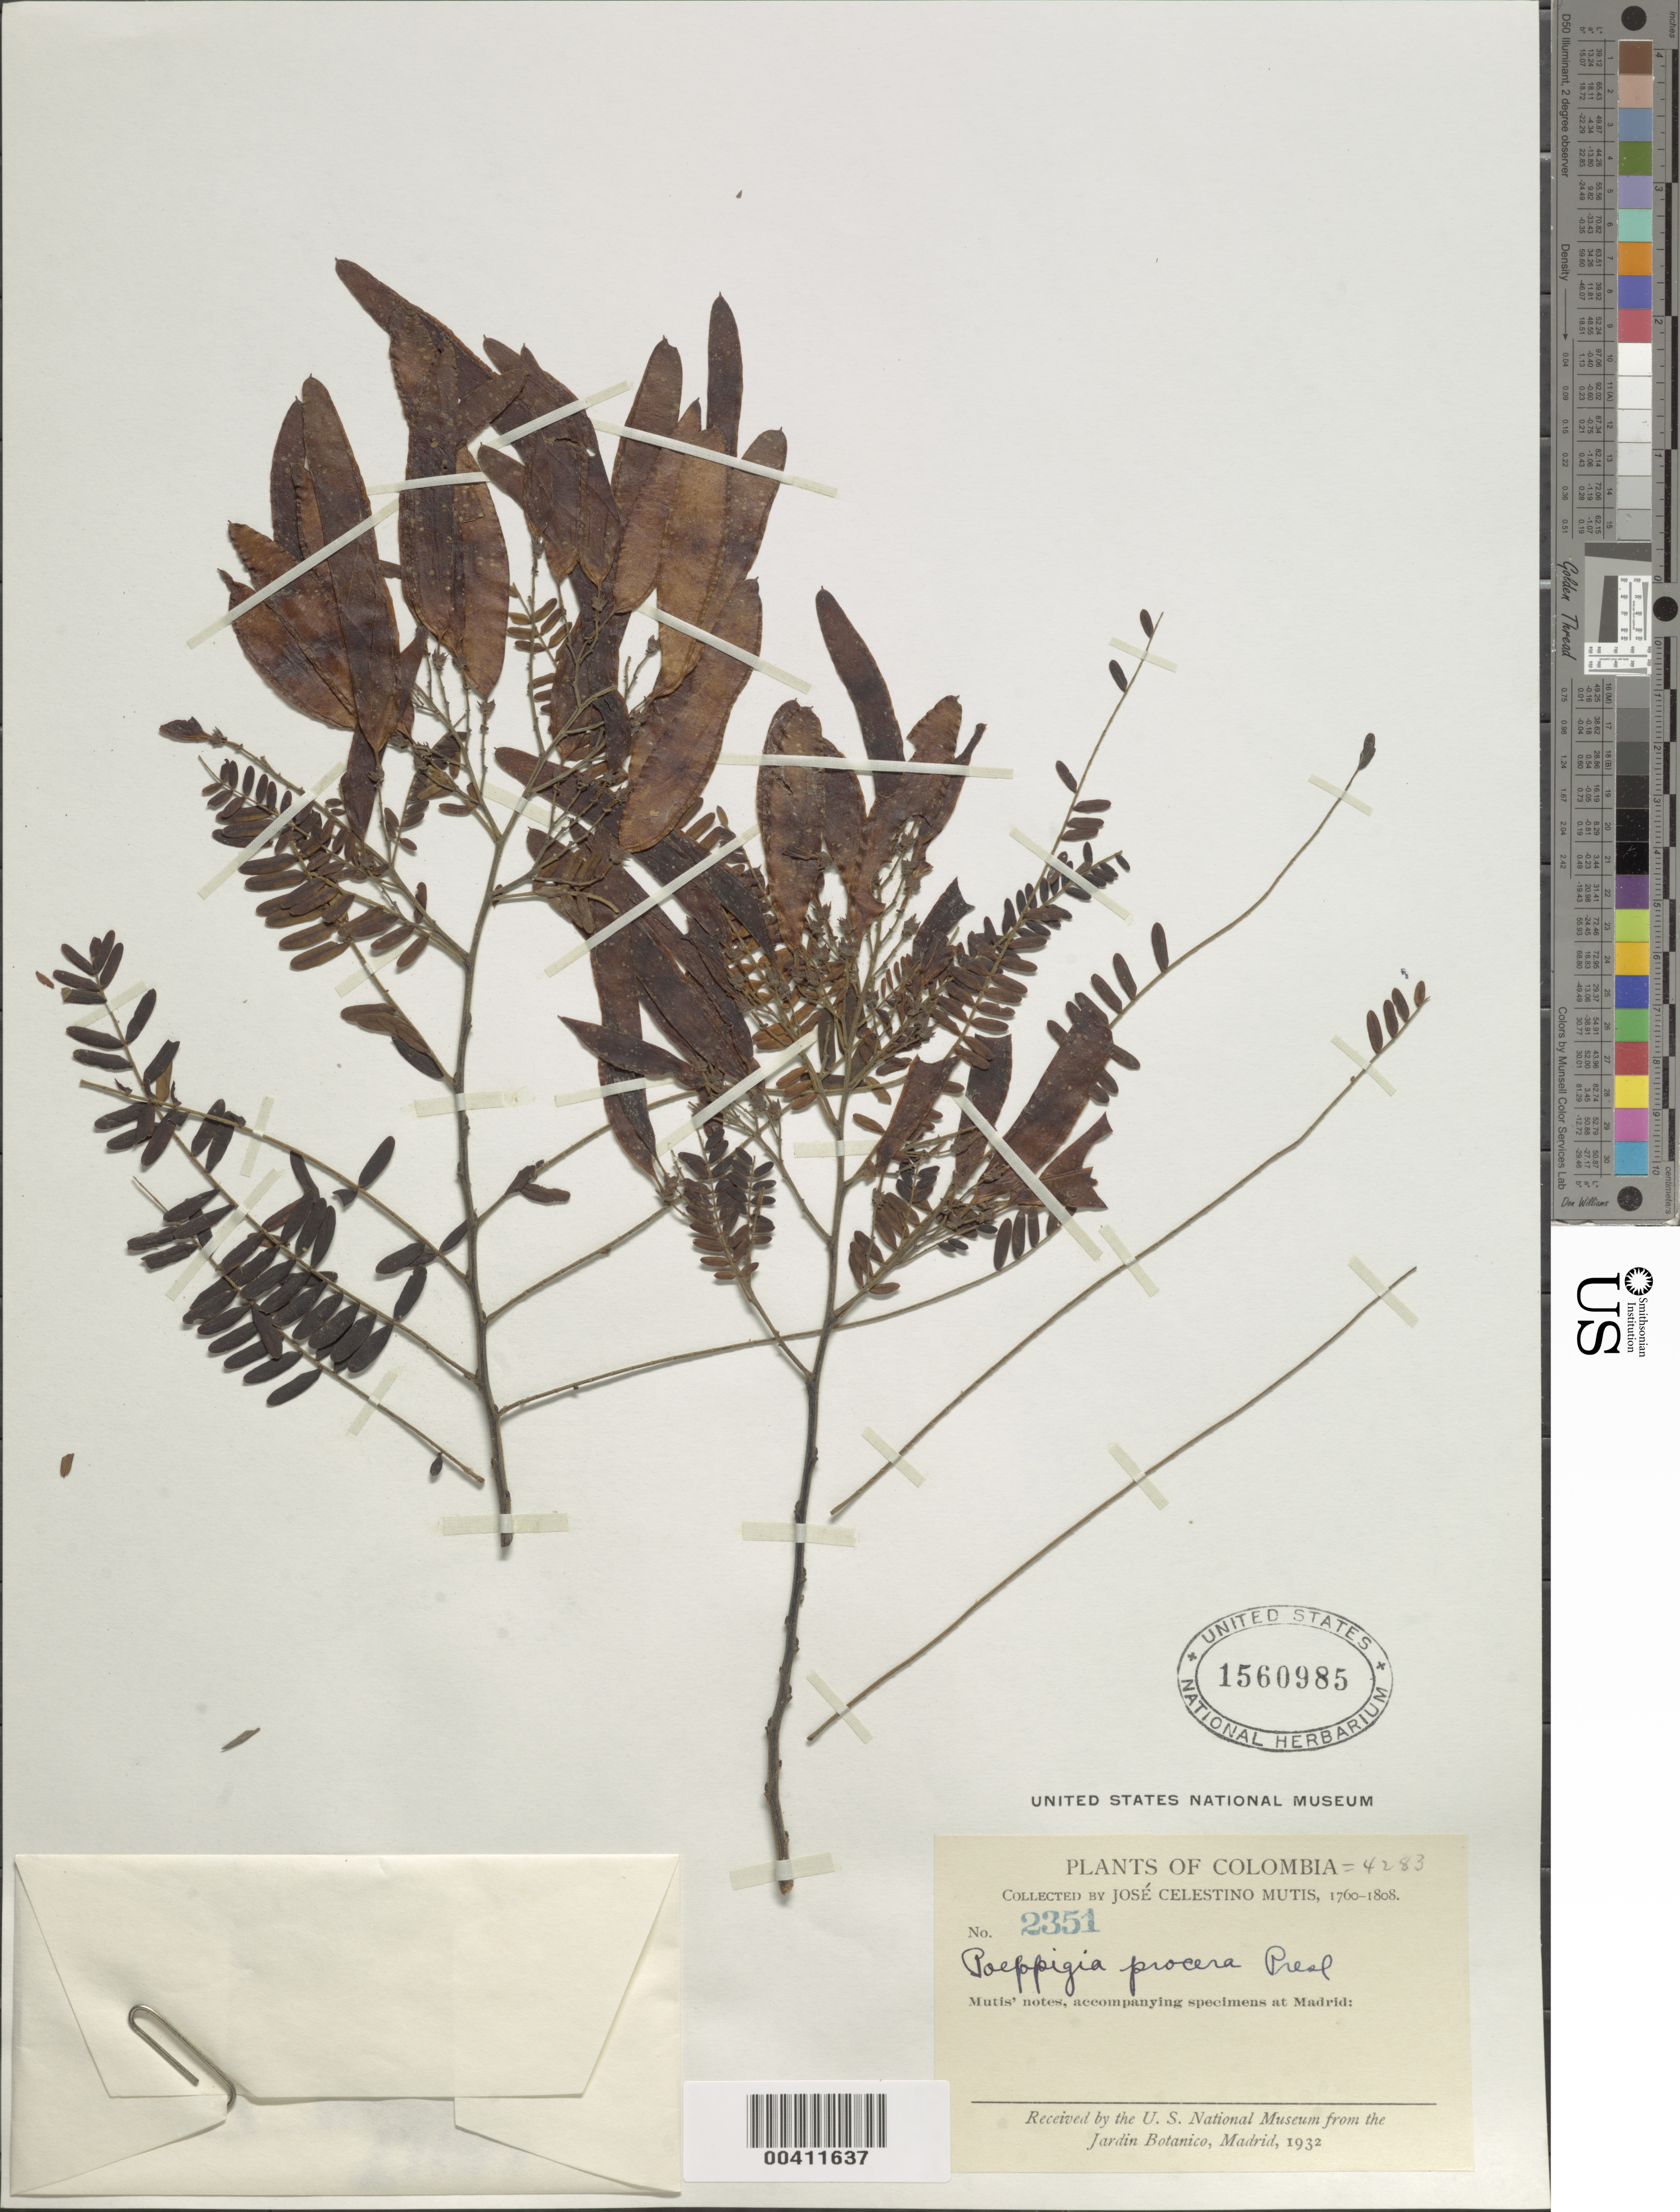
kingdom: Plantae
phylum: Tracheophyta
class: Magnoliopsida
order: Fabales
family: Fabaceae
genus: Poeppigia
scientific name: Poeppigia procera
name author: C. Presl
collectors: J. C. B. Mutis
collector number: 2351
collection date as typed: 1760 to -- -- 1808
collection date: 1760/1808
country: Colombia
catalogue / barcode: US 1560985